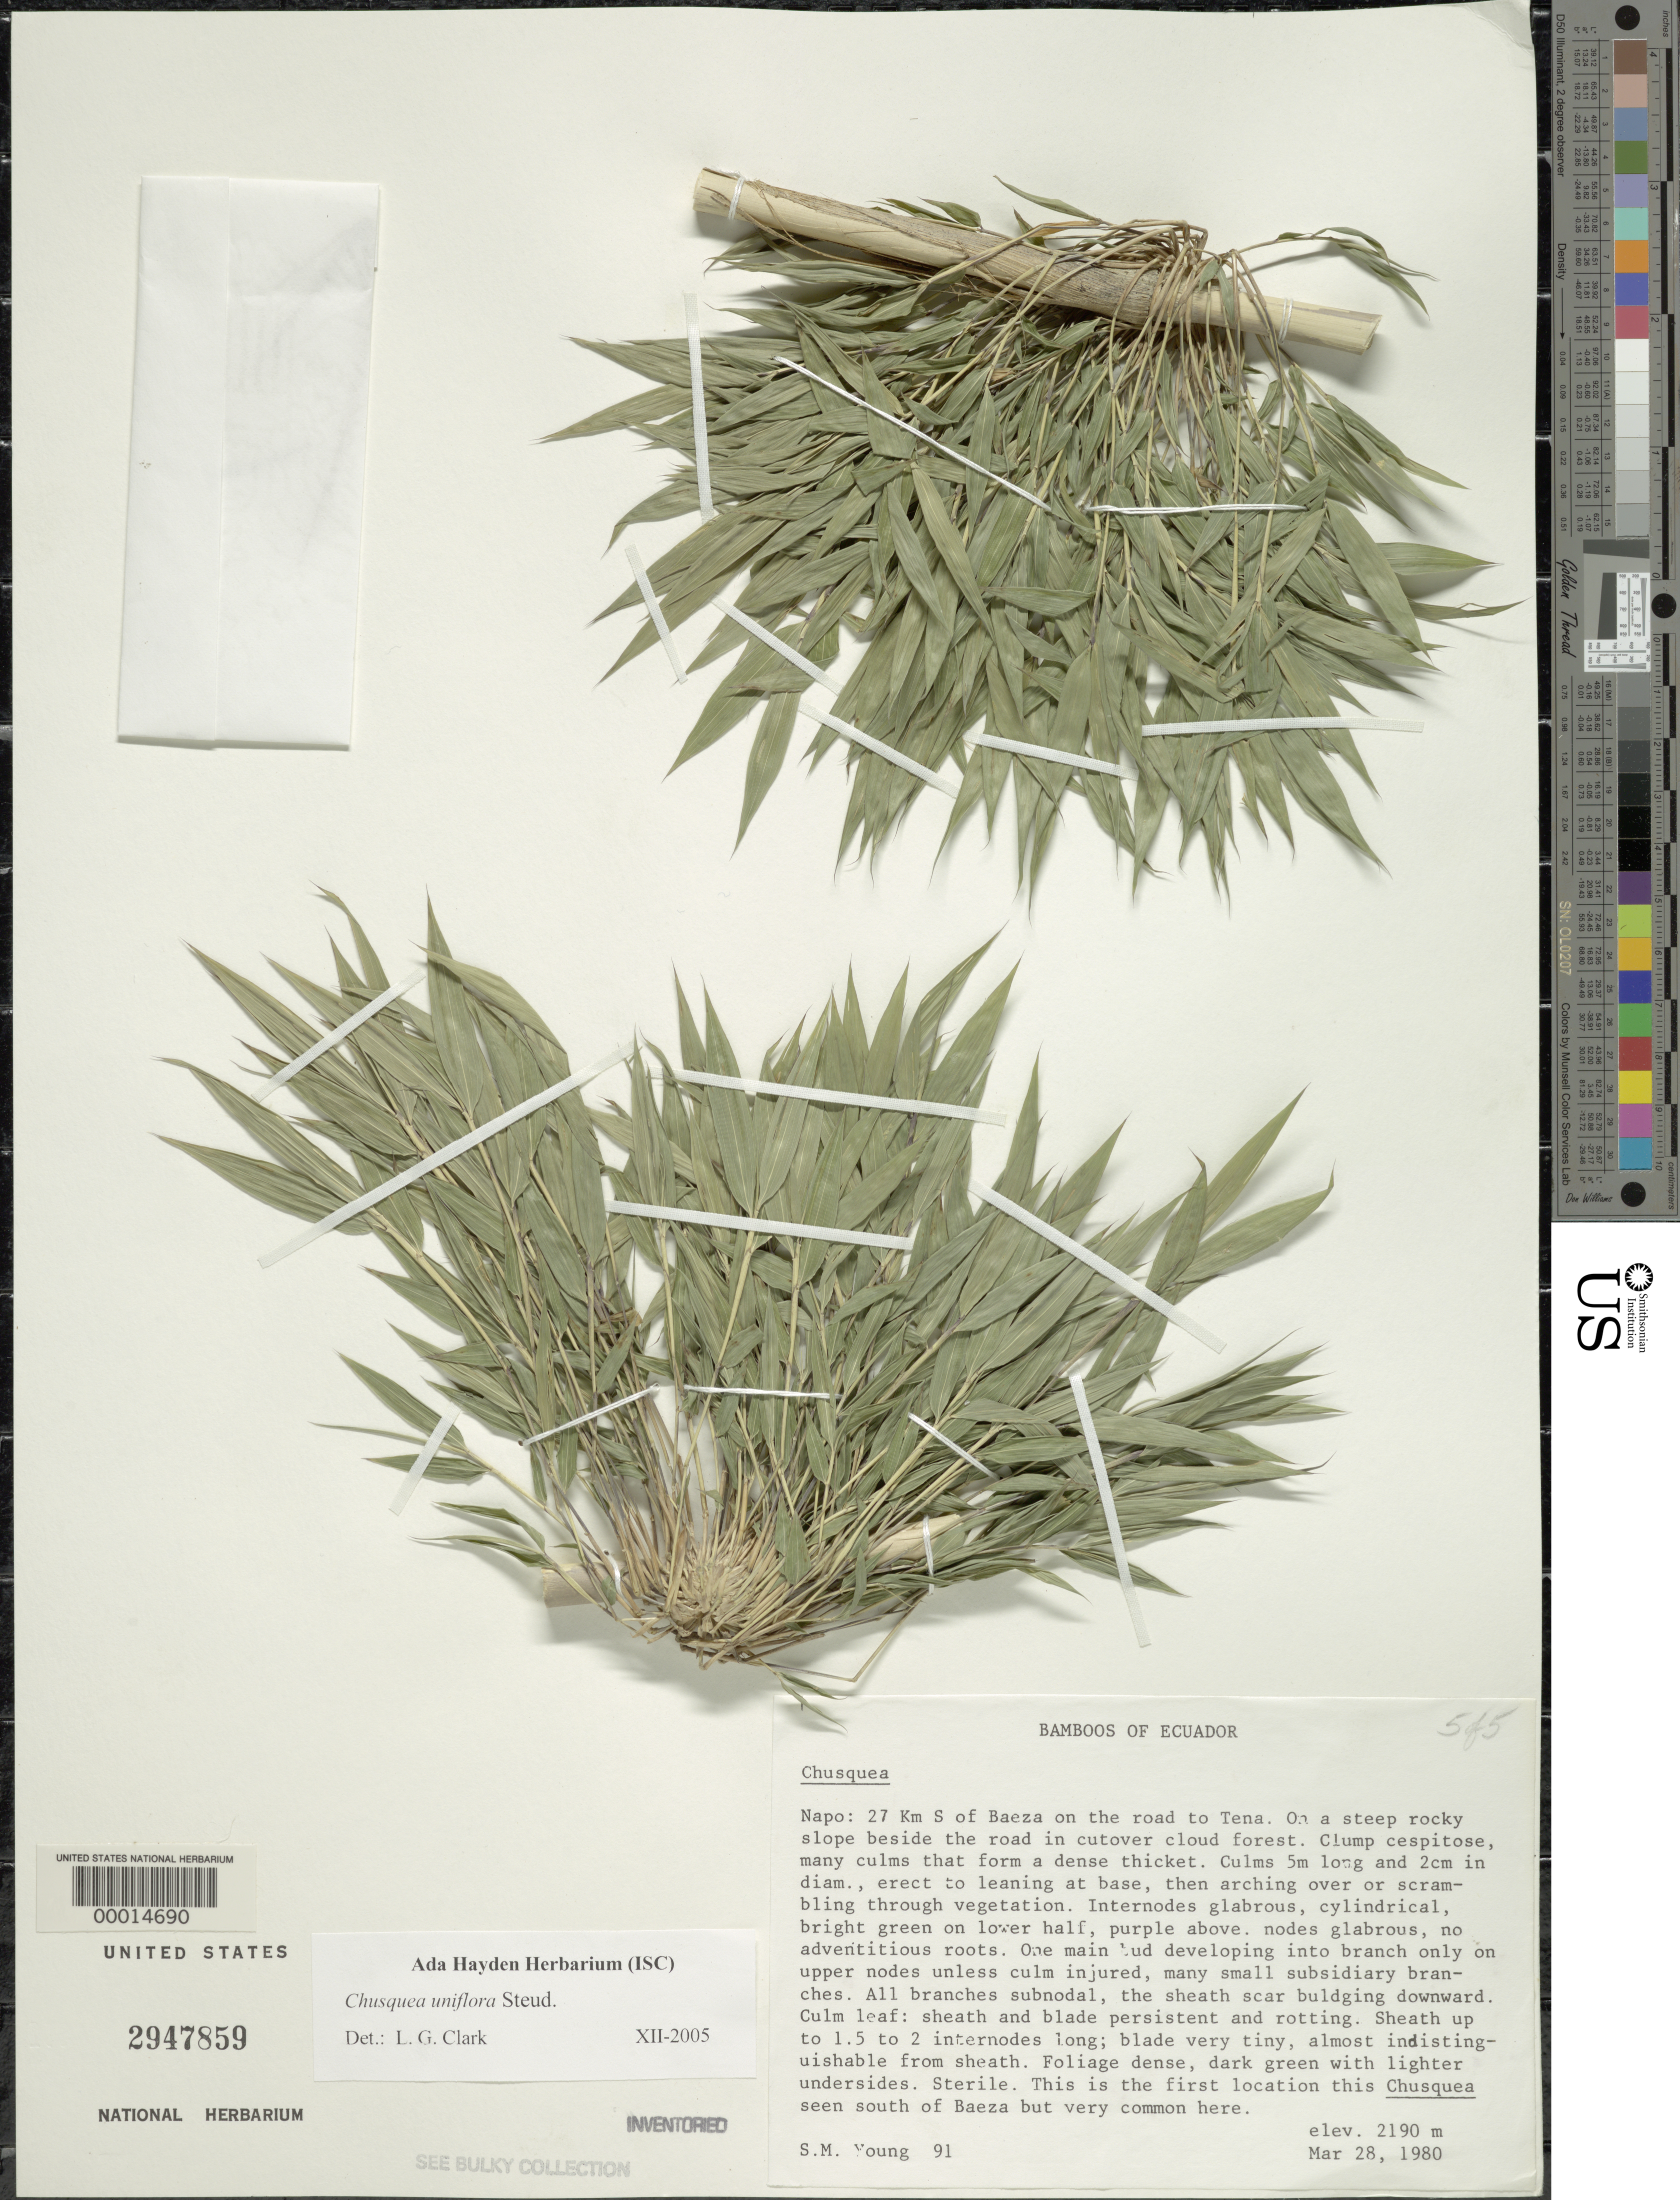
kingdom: Plantae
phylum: Tracheophyta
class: Liliopsida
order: Poales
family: Poaceae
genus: Chusquea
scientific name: Chusquea uniflora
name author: Steud.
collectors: S. Young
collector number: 91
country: Ecuador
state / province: Napo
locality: S of Baeza road to Tena.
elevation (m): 2190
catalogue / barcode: US 2947859